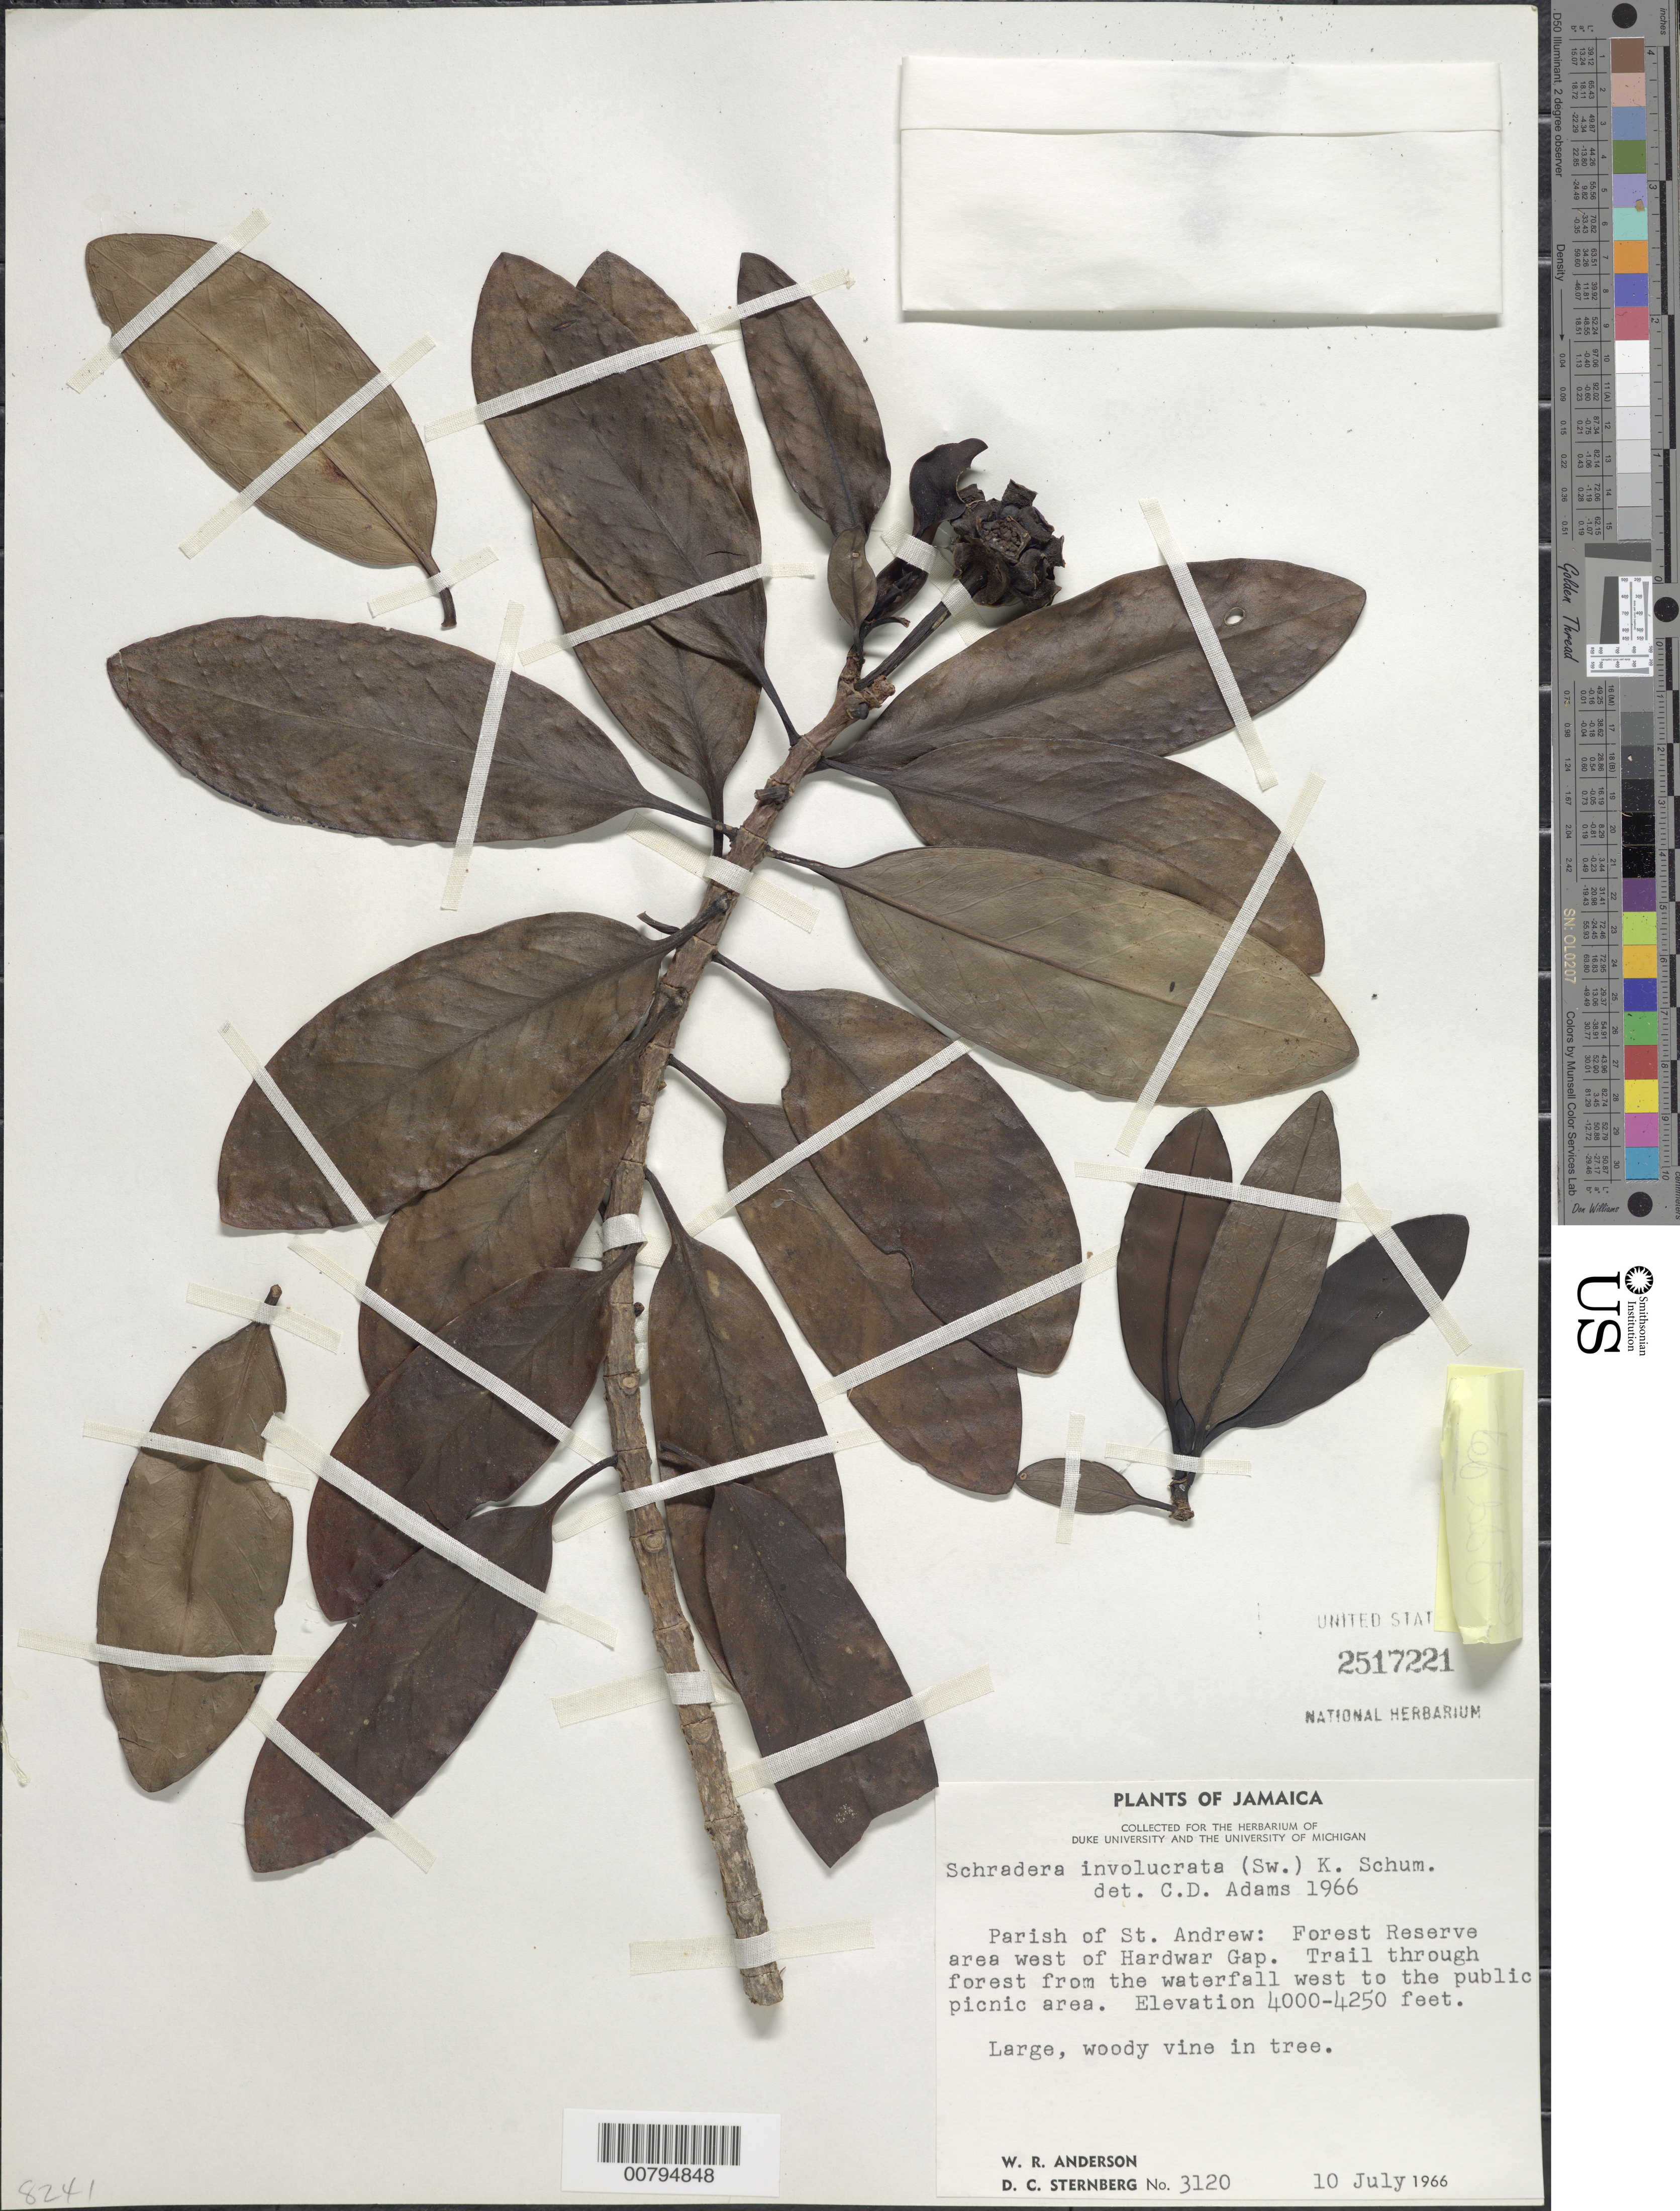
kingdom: Plantae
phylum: Tracheophyta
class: Magnoliopsida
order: Gentianales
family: Rubiaceae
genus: Schradera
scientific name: Schradera involucrata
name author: (Sw.) K. Schum.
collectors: W. R. Anderson & D. Sternberg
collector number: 3120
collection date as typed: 10 Jul 1966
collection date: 1966-07-10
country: Jamaica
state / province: Saint Andrew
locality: Forest Reserve area west of Hardwater Gap. Trail through forest from the waterfall west to the public picnic area.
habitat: In tree, in forest along trail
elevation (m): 1219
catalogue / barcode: US 2517221